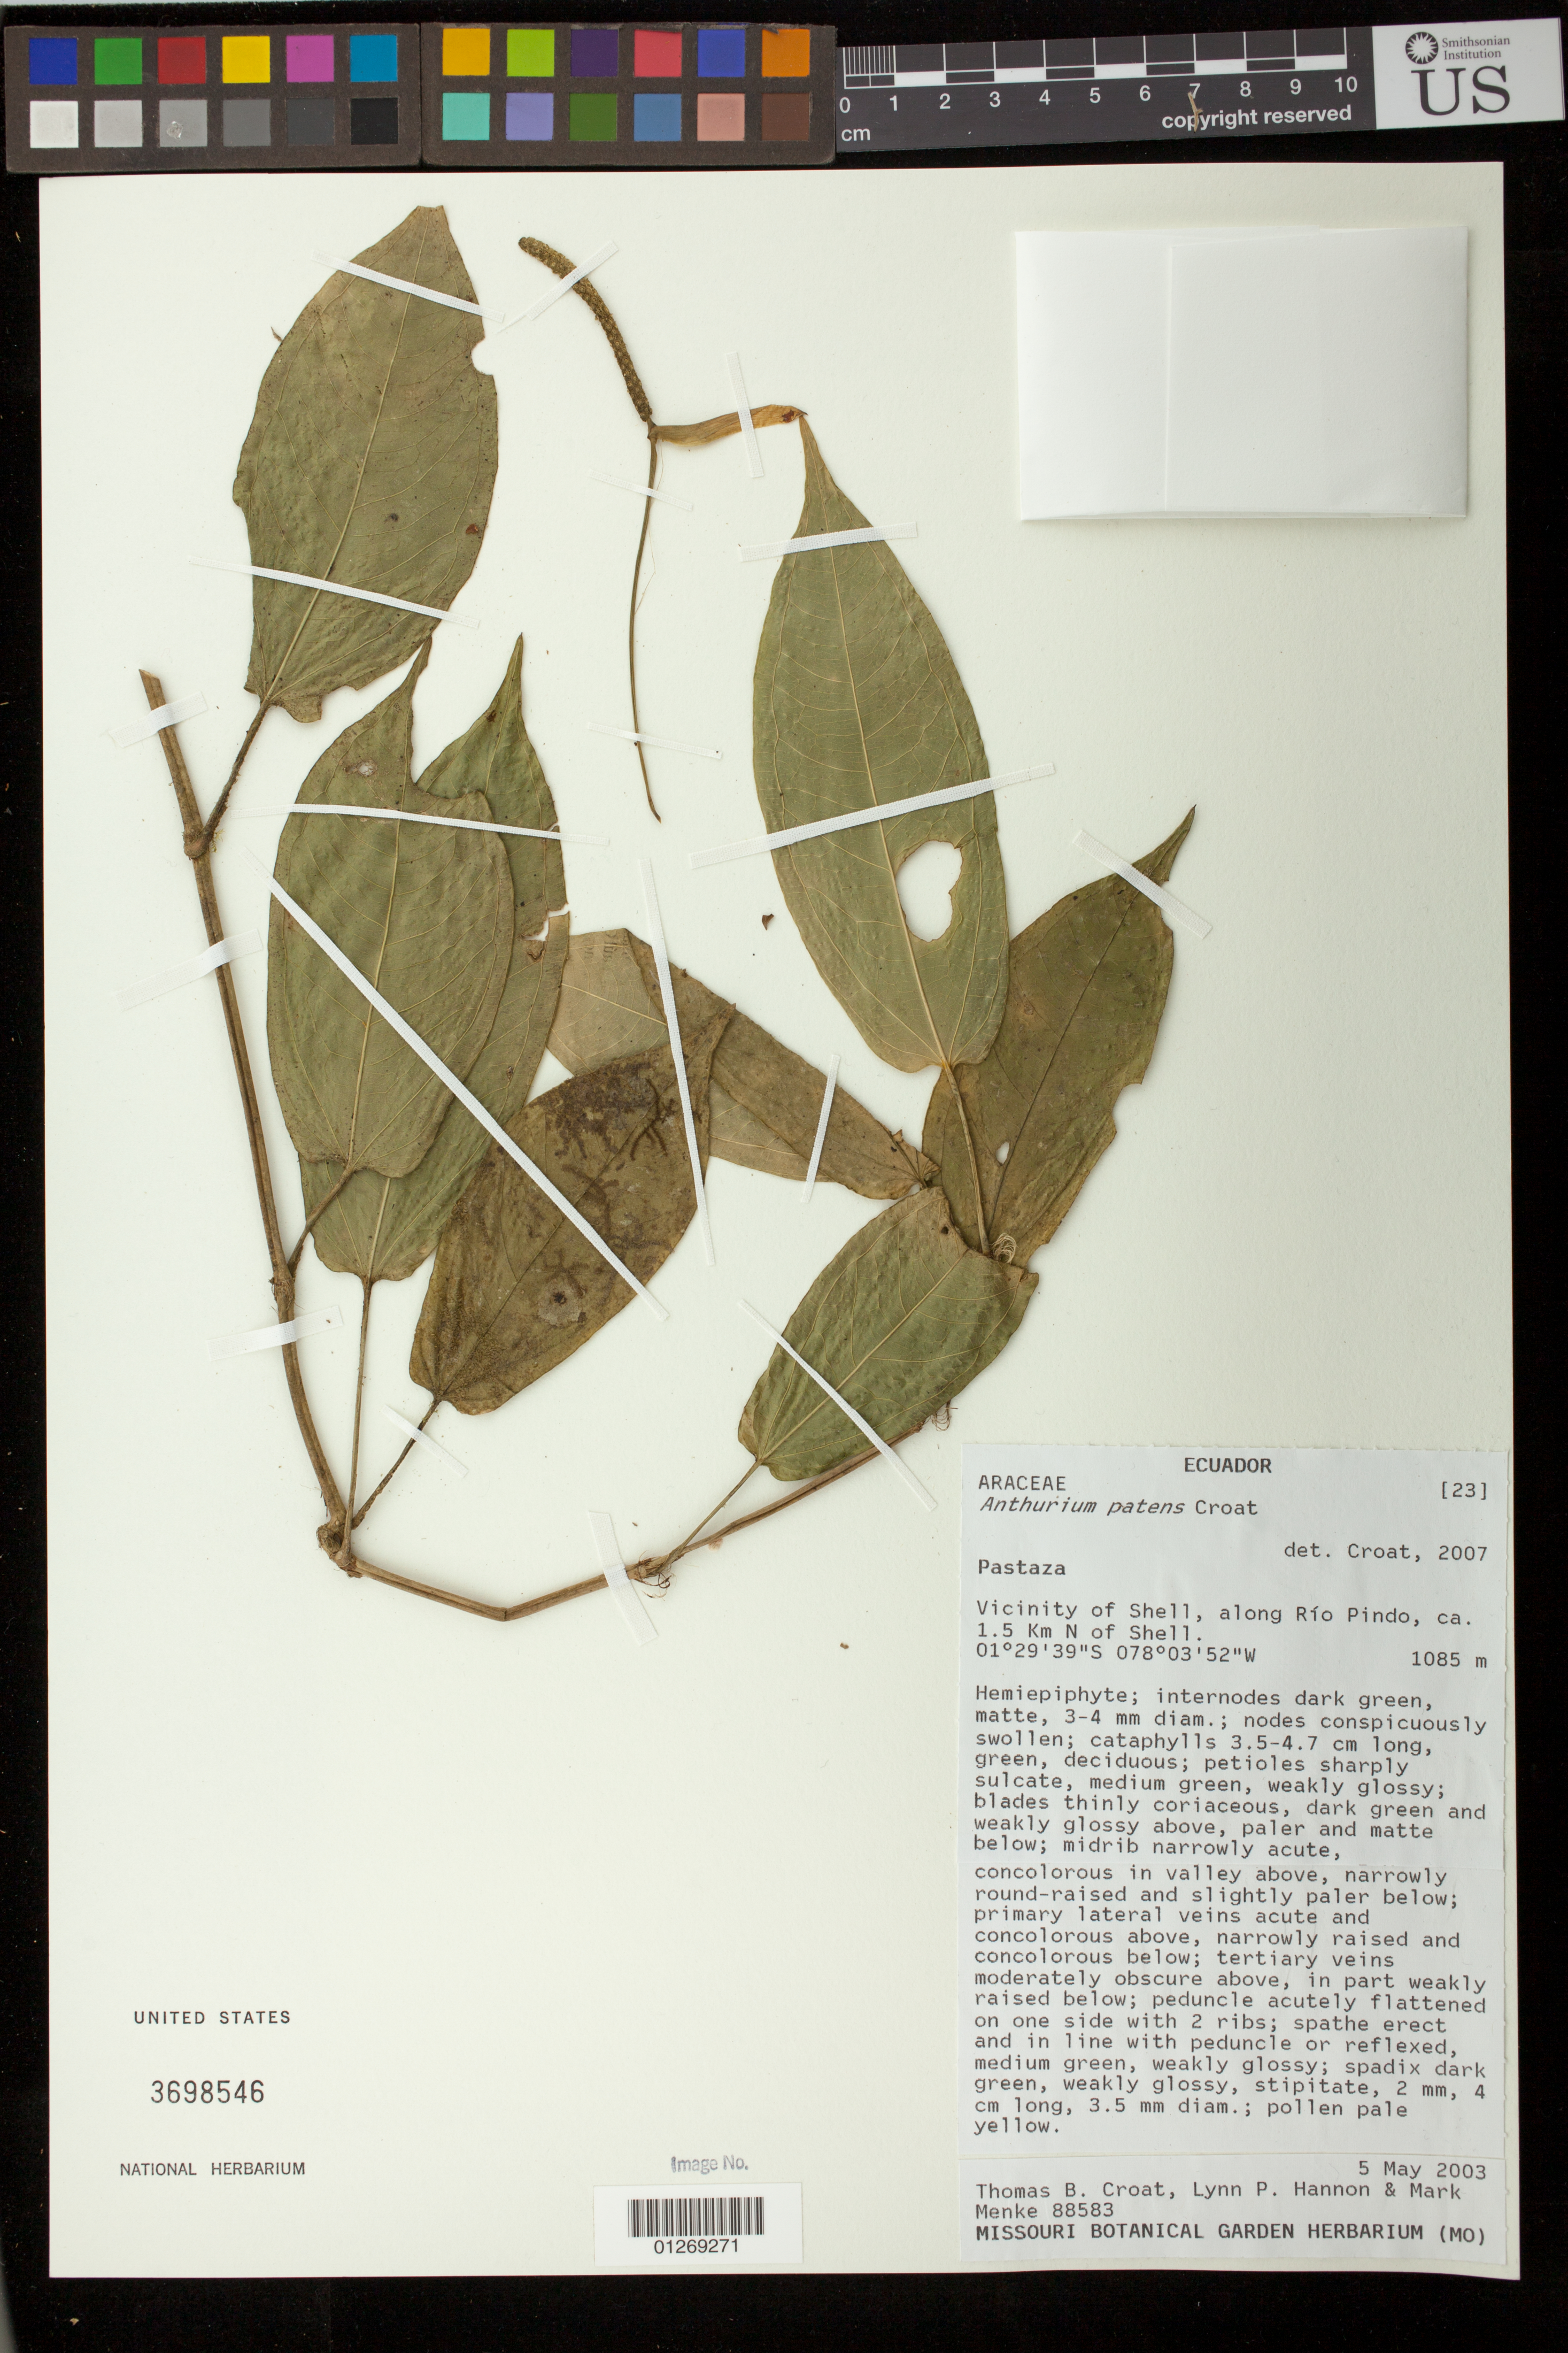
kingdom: Plantae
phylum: Tracheophyta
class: Liliopsida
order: Alismatales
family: Araceae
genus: Anthurium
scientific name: Anthurium patens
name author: Croat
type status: Isotype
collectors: T. B. Croat, L. Hannon & M. Menke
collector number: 88583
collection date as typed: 05 May 2003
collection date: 2003-05-05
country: Ecuador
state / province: Pastaza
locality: Pastaza. Vicinity of Shell, along Río Pindo, ca. 1.5 km N of Shell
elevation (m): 1085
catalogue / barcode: US 3698546